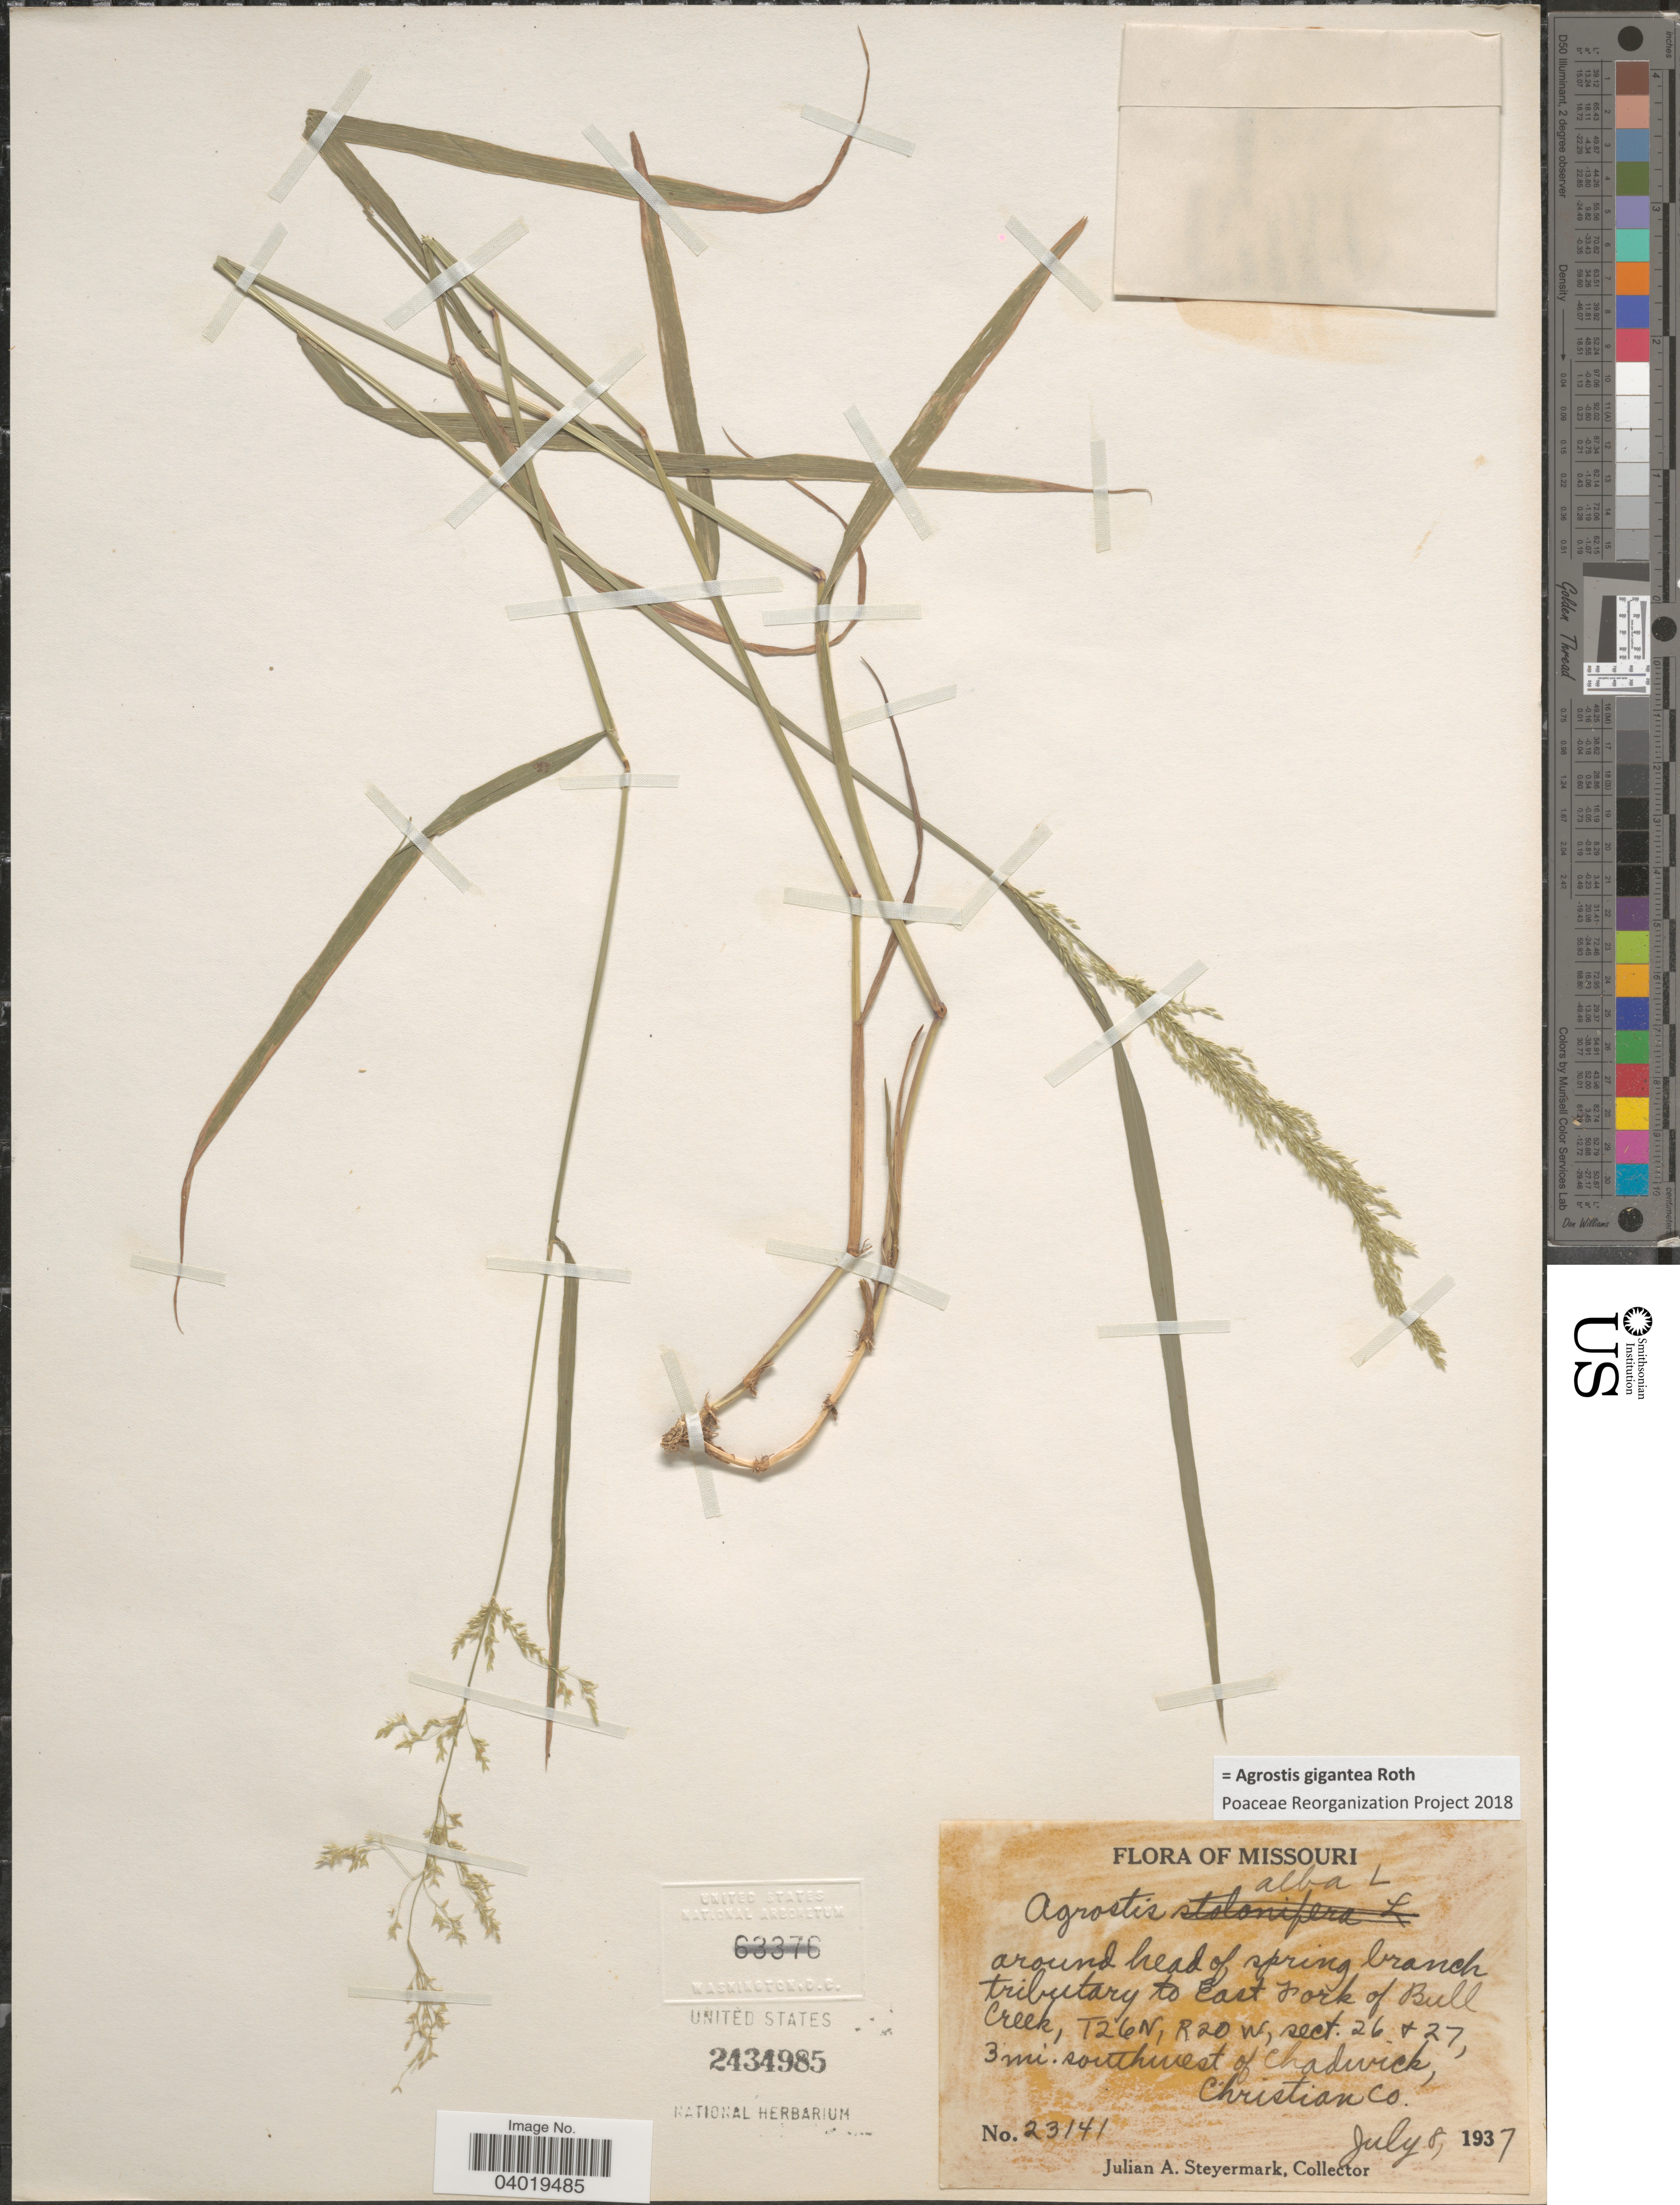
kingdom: Plantae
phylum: Tracheophyta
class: Liliopsida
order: Poales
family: Poaceae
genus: Agrostis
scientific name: Agrostis gigantea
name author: Roth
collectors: J. Steyermark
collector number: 23141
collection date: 1937-07-08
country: United States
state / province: Missouri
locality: Around head of spring branch tributary to East Fork of Bull Creek, T26N, R20W, sect. 26 & 27, 3 mi. southwest of Chadwick, Christian Co.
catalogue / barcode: US 2434985